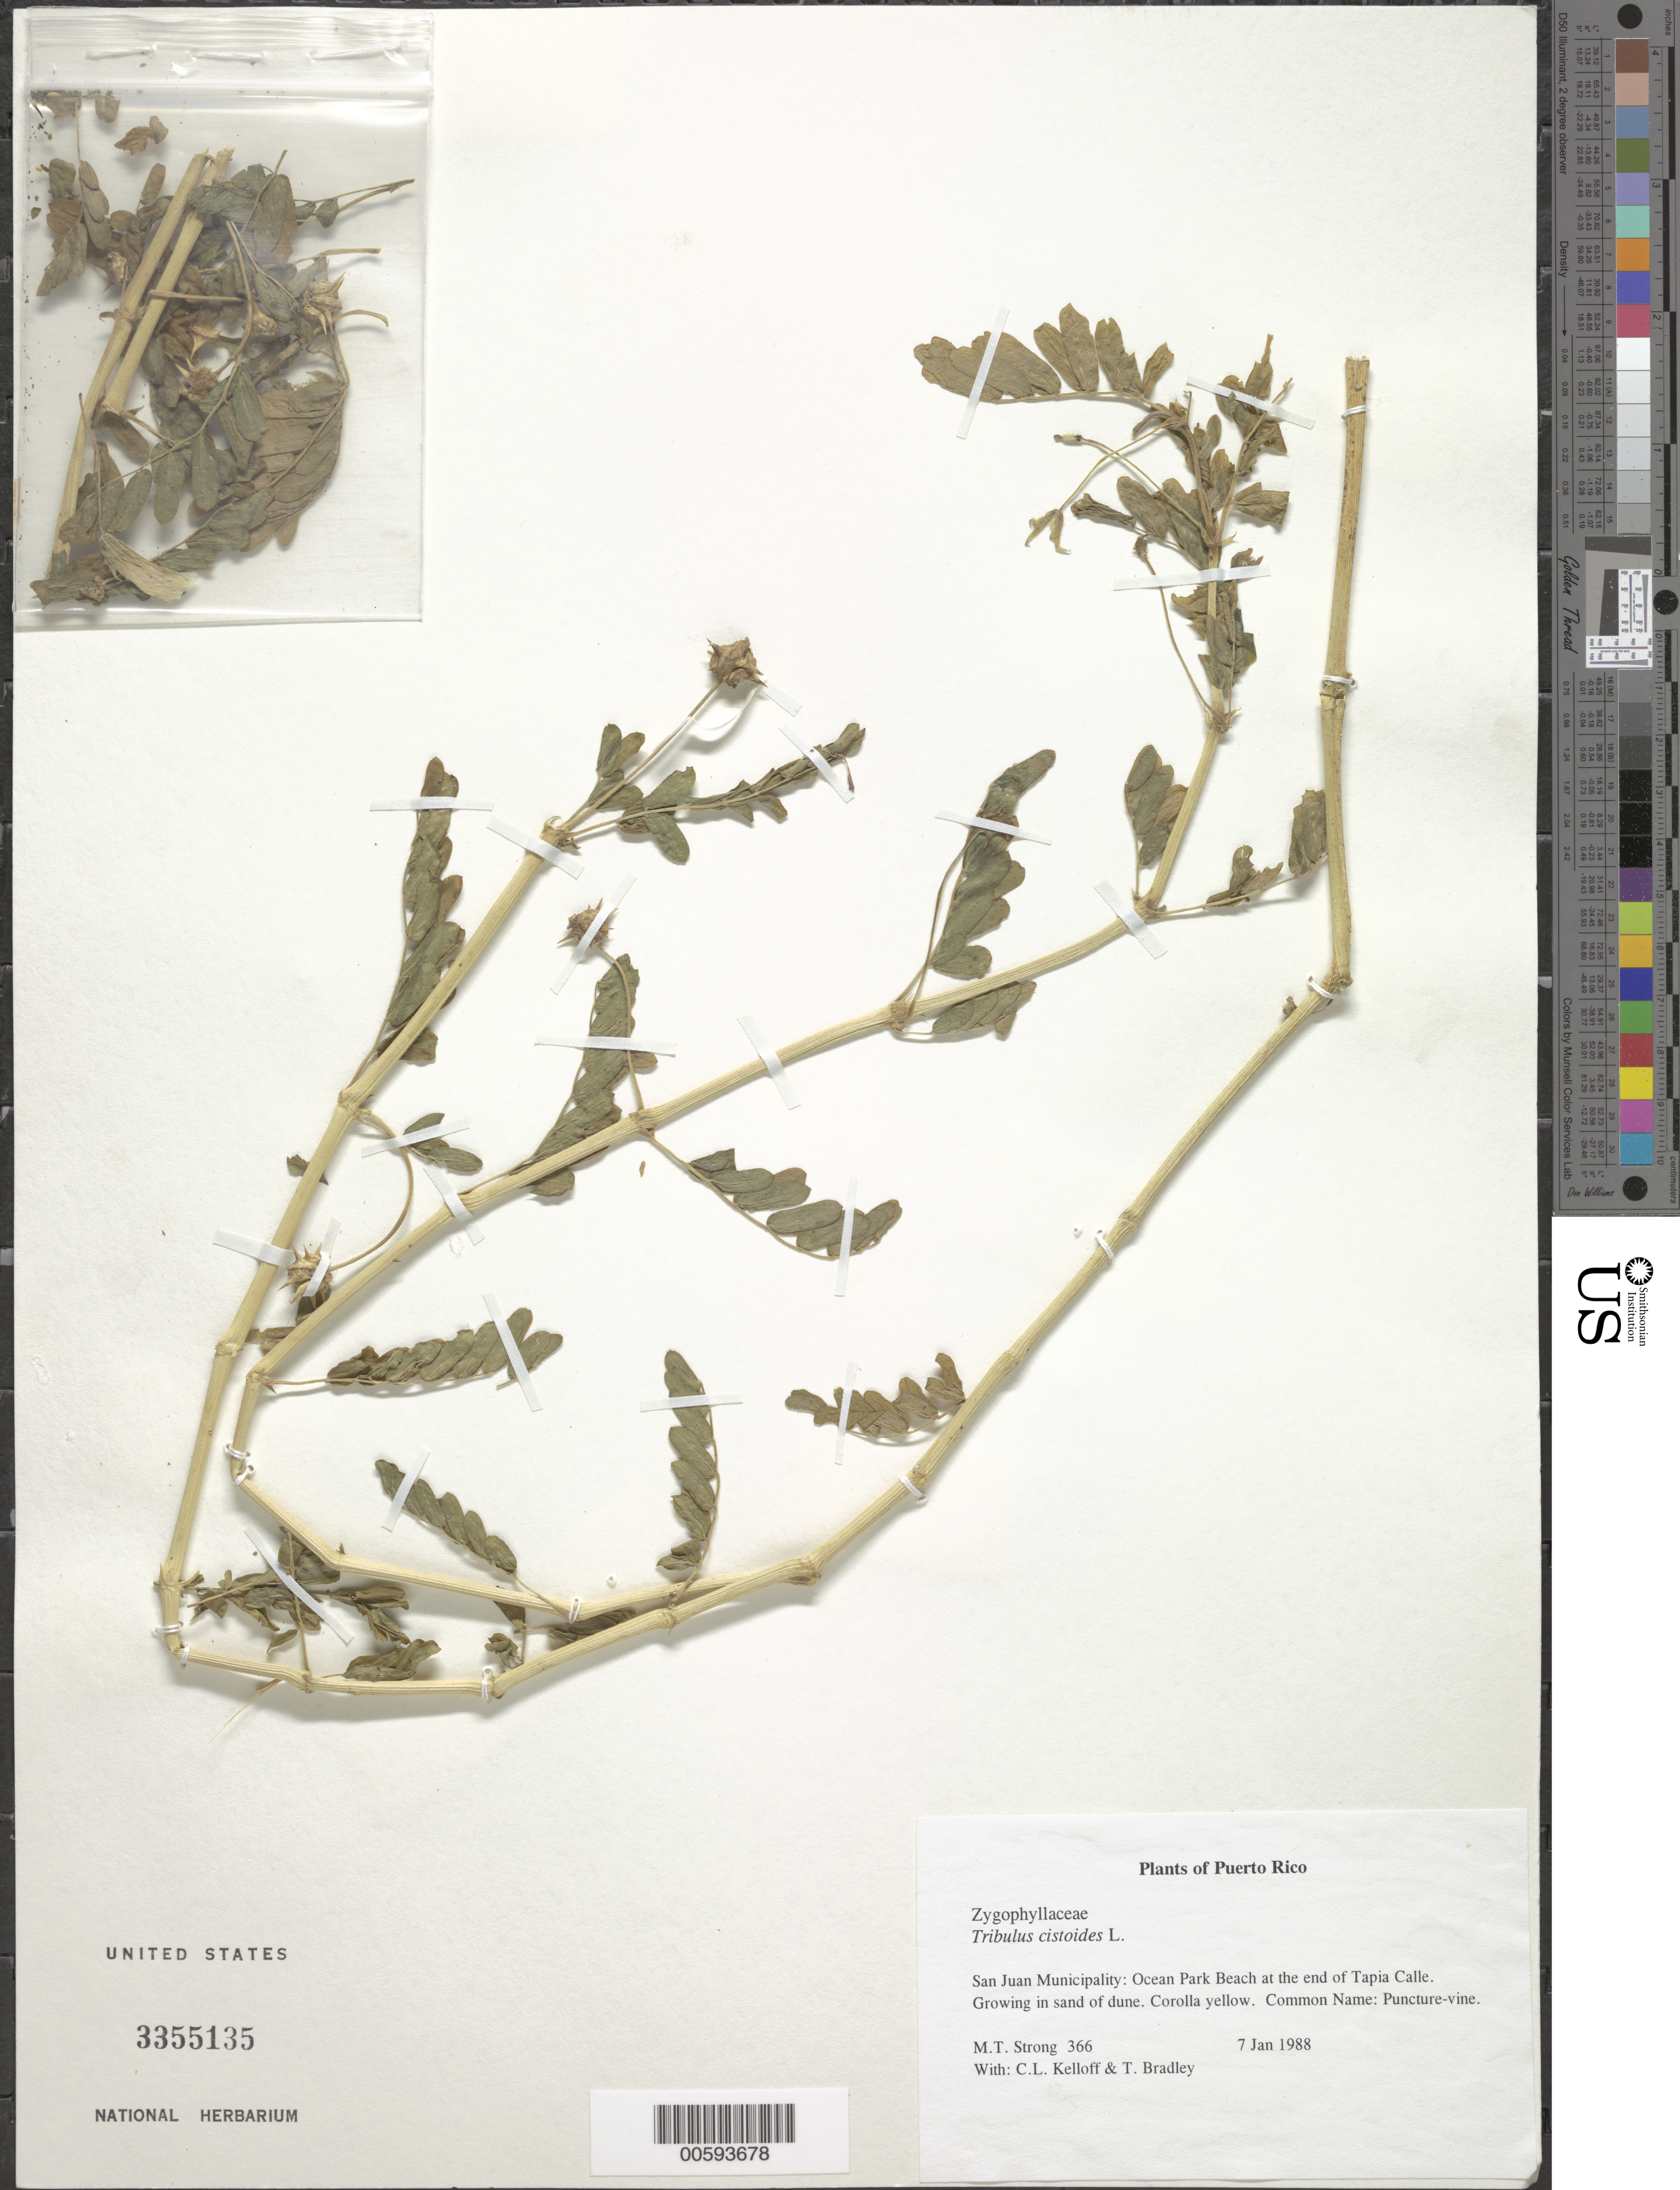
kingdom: Plantae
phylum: Tracheophyta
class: Magnoliopsida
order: Zygophyllales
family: Zygophyllaceae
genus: Tribulus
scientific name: Tribulus cistoides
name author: L.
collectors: M. T. Strong, C. L. Kelloff & T. Bradley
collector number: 366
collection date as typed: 07 Jan 1988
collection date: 1988-01-07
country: Puerto Rico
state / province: San Juan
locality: San Juan Municipality: Ocean Park Beach at the end of Tapia Calle.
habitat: Growing in sand of dune.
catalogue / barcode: US 3355135